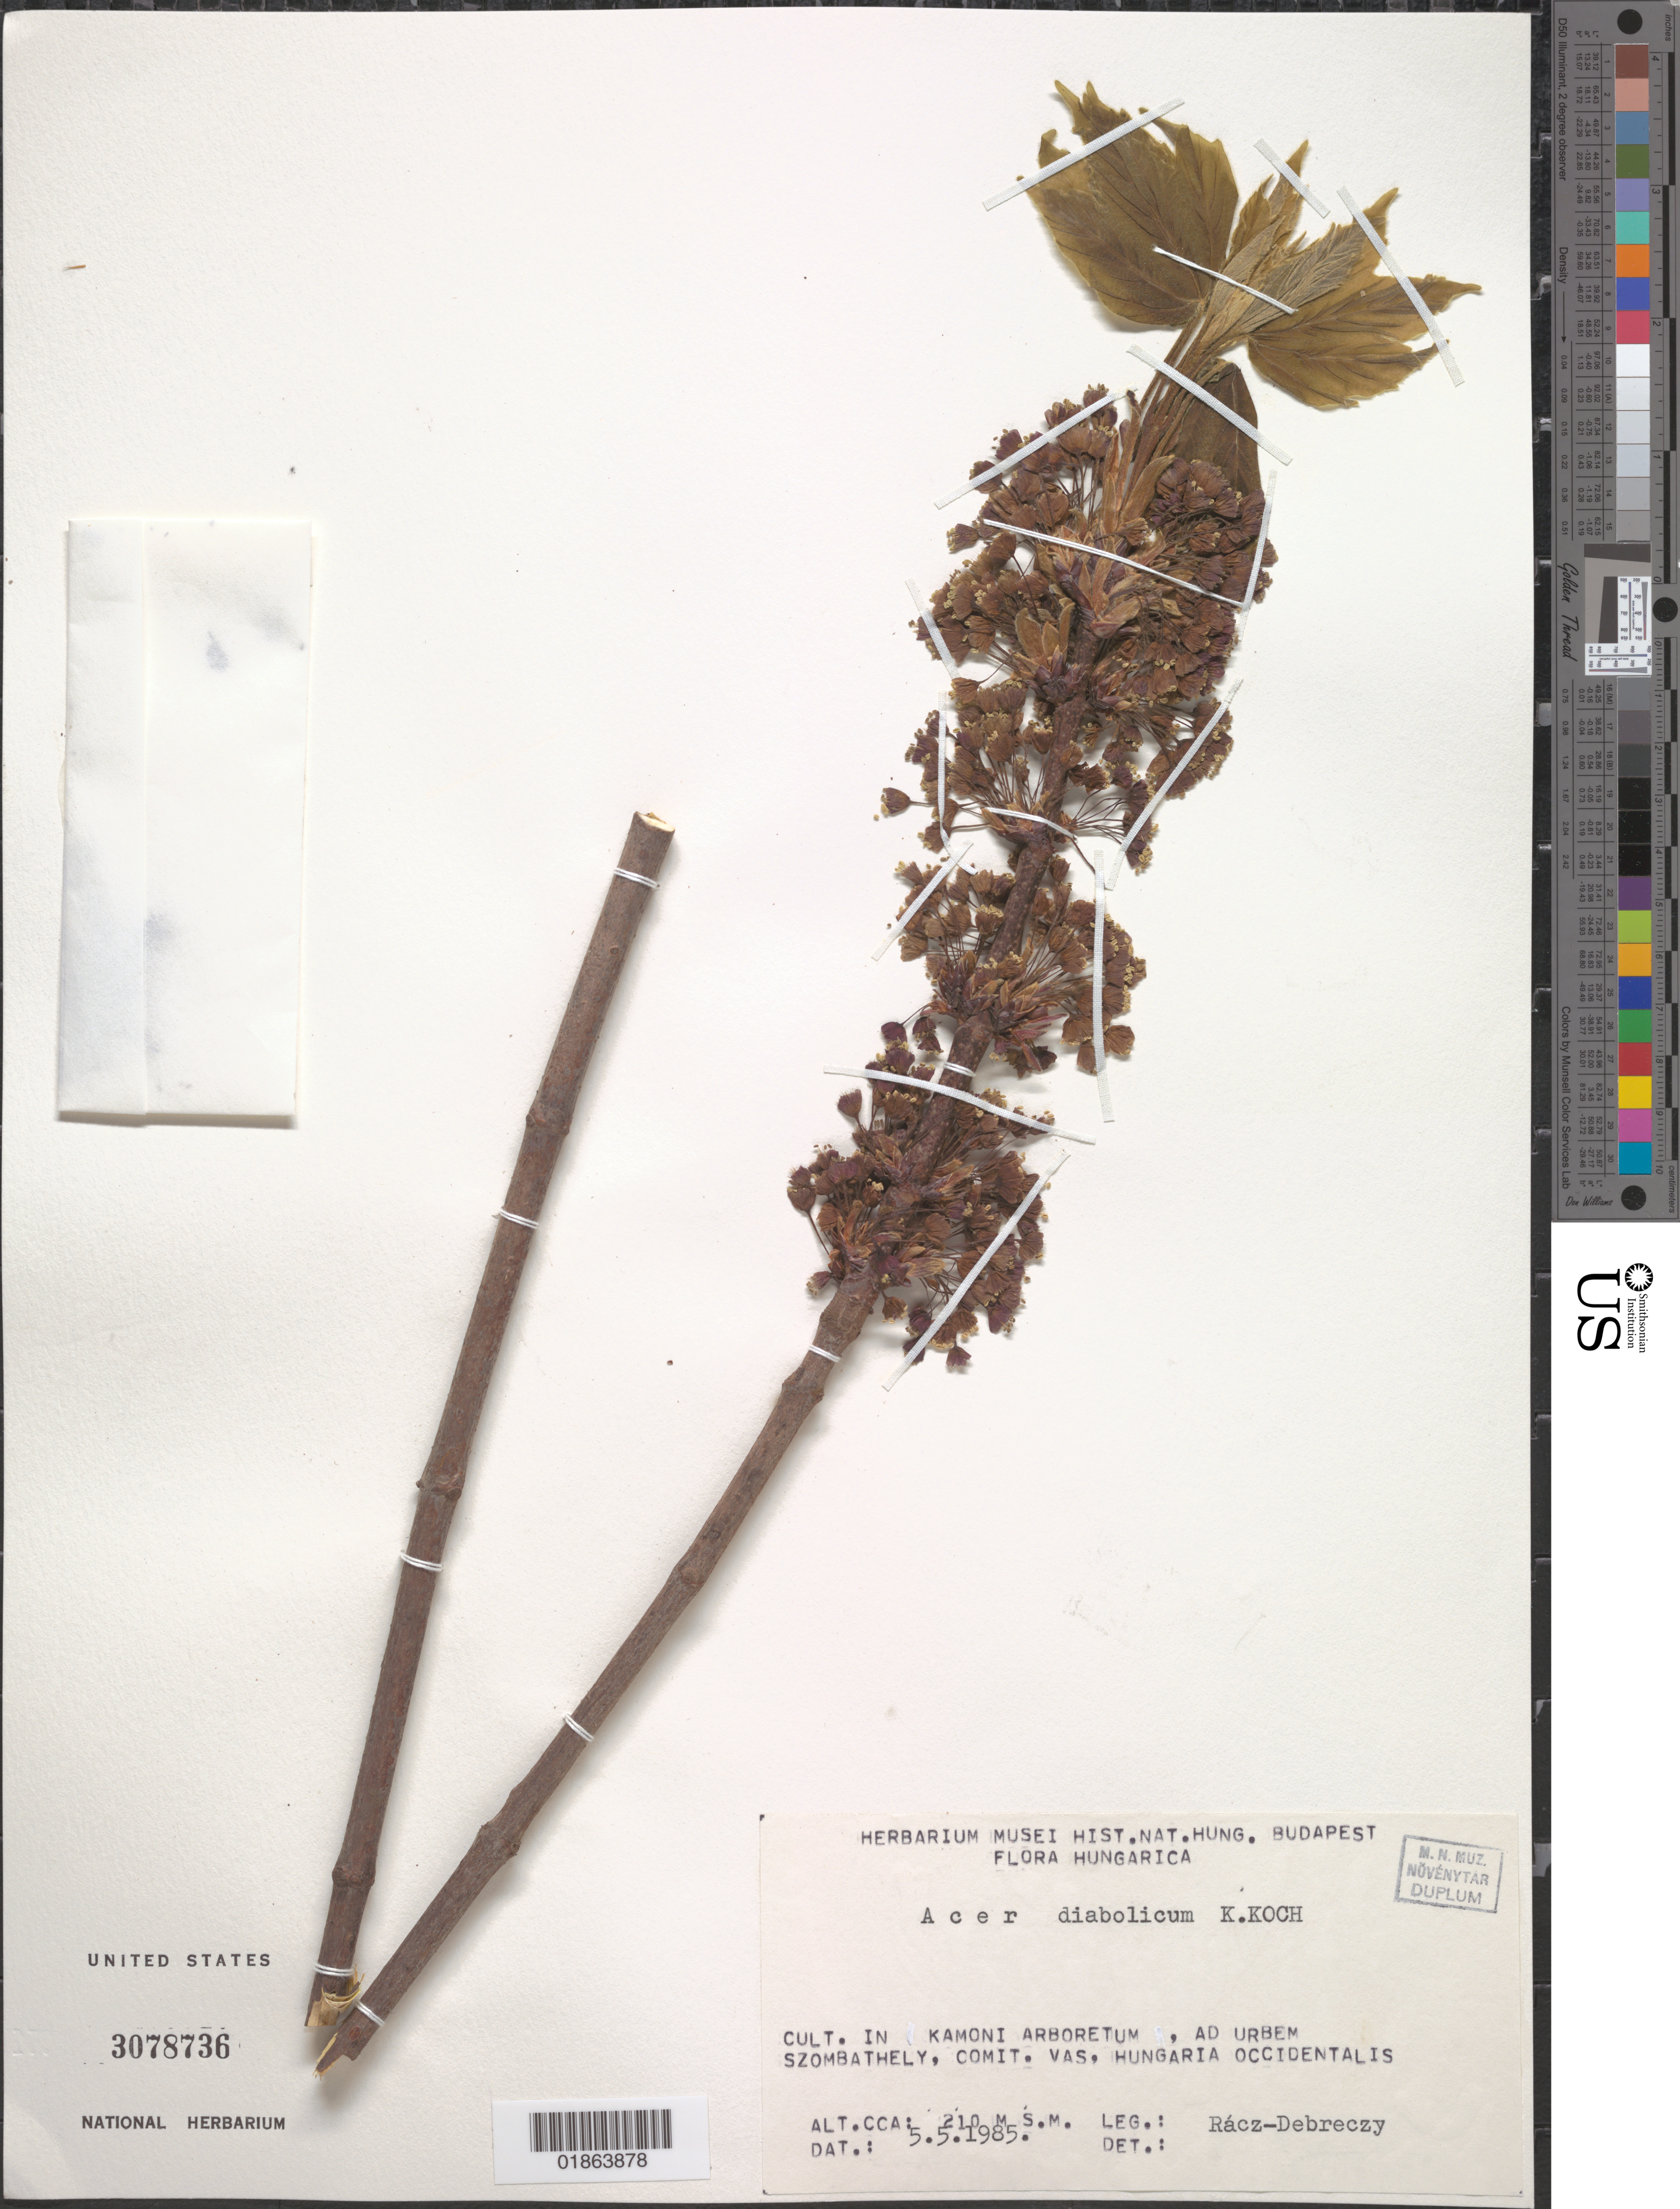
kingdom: Plantae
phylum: Tracheophyta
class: Magnoliopsida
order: Sapindales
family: Sapindaceae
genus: Acer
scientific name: Acer diabolicum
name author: Blume ex K. Koch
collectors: Rácz-Debreczy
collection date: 1985-05-05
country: Hungary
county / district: Vas County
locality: Kamoni Arboretum, Szombathely, Comit. Vas, Hungaria Occidentalis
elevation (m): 210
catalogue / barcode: US 3078736